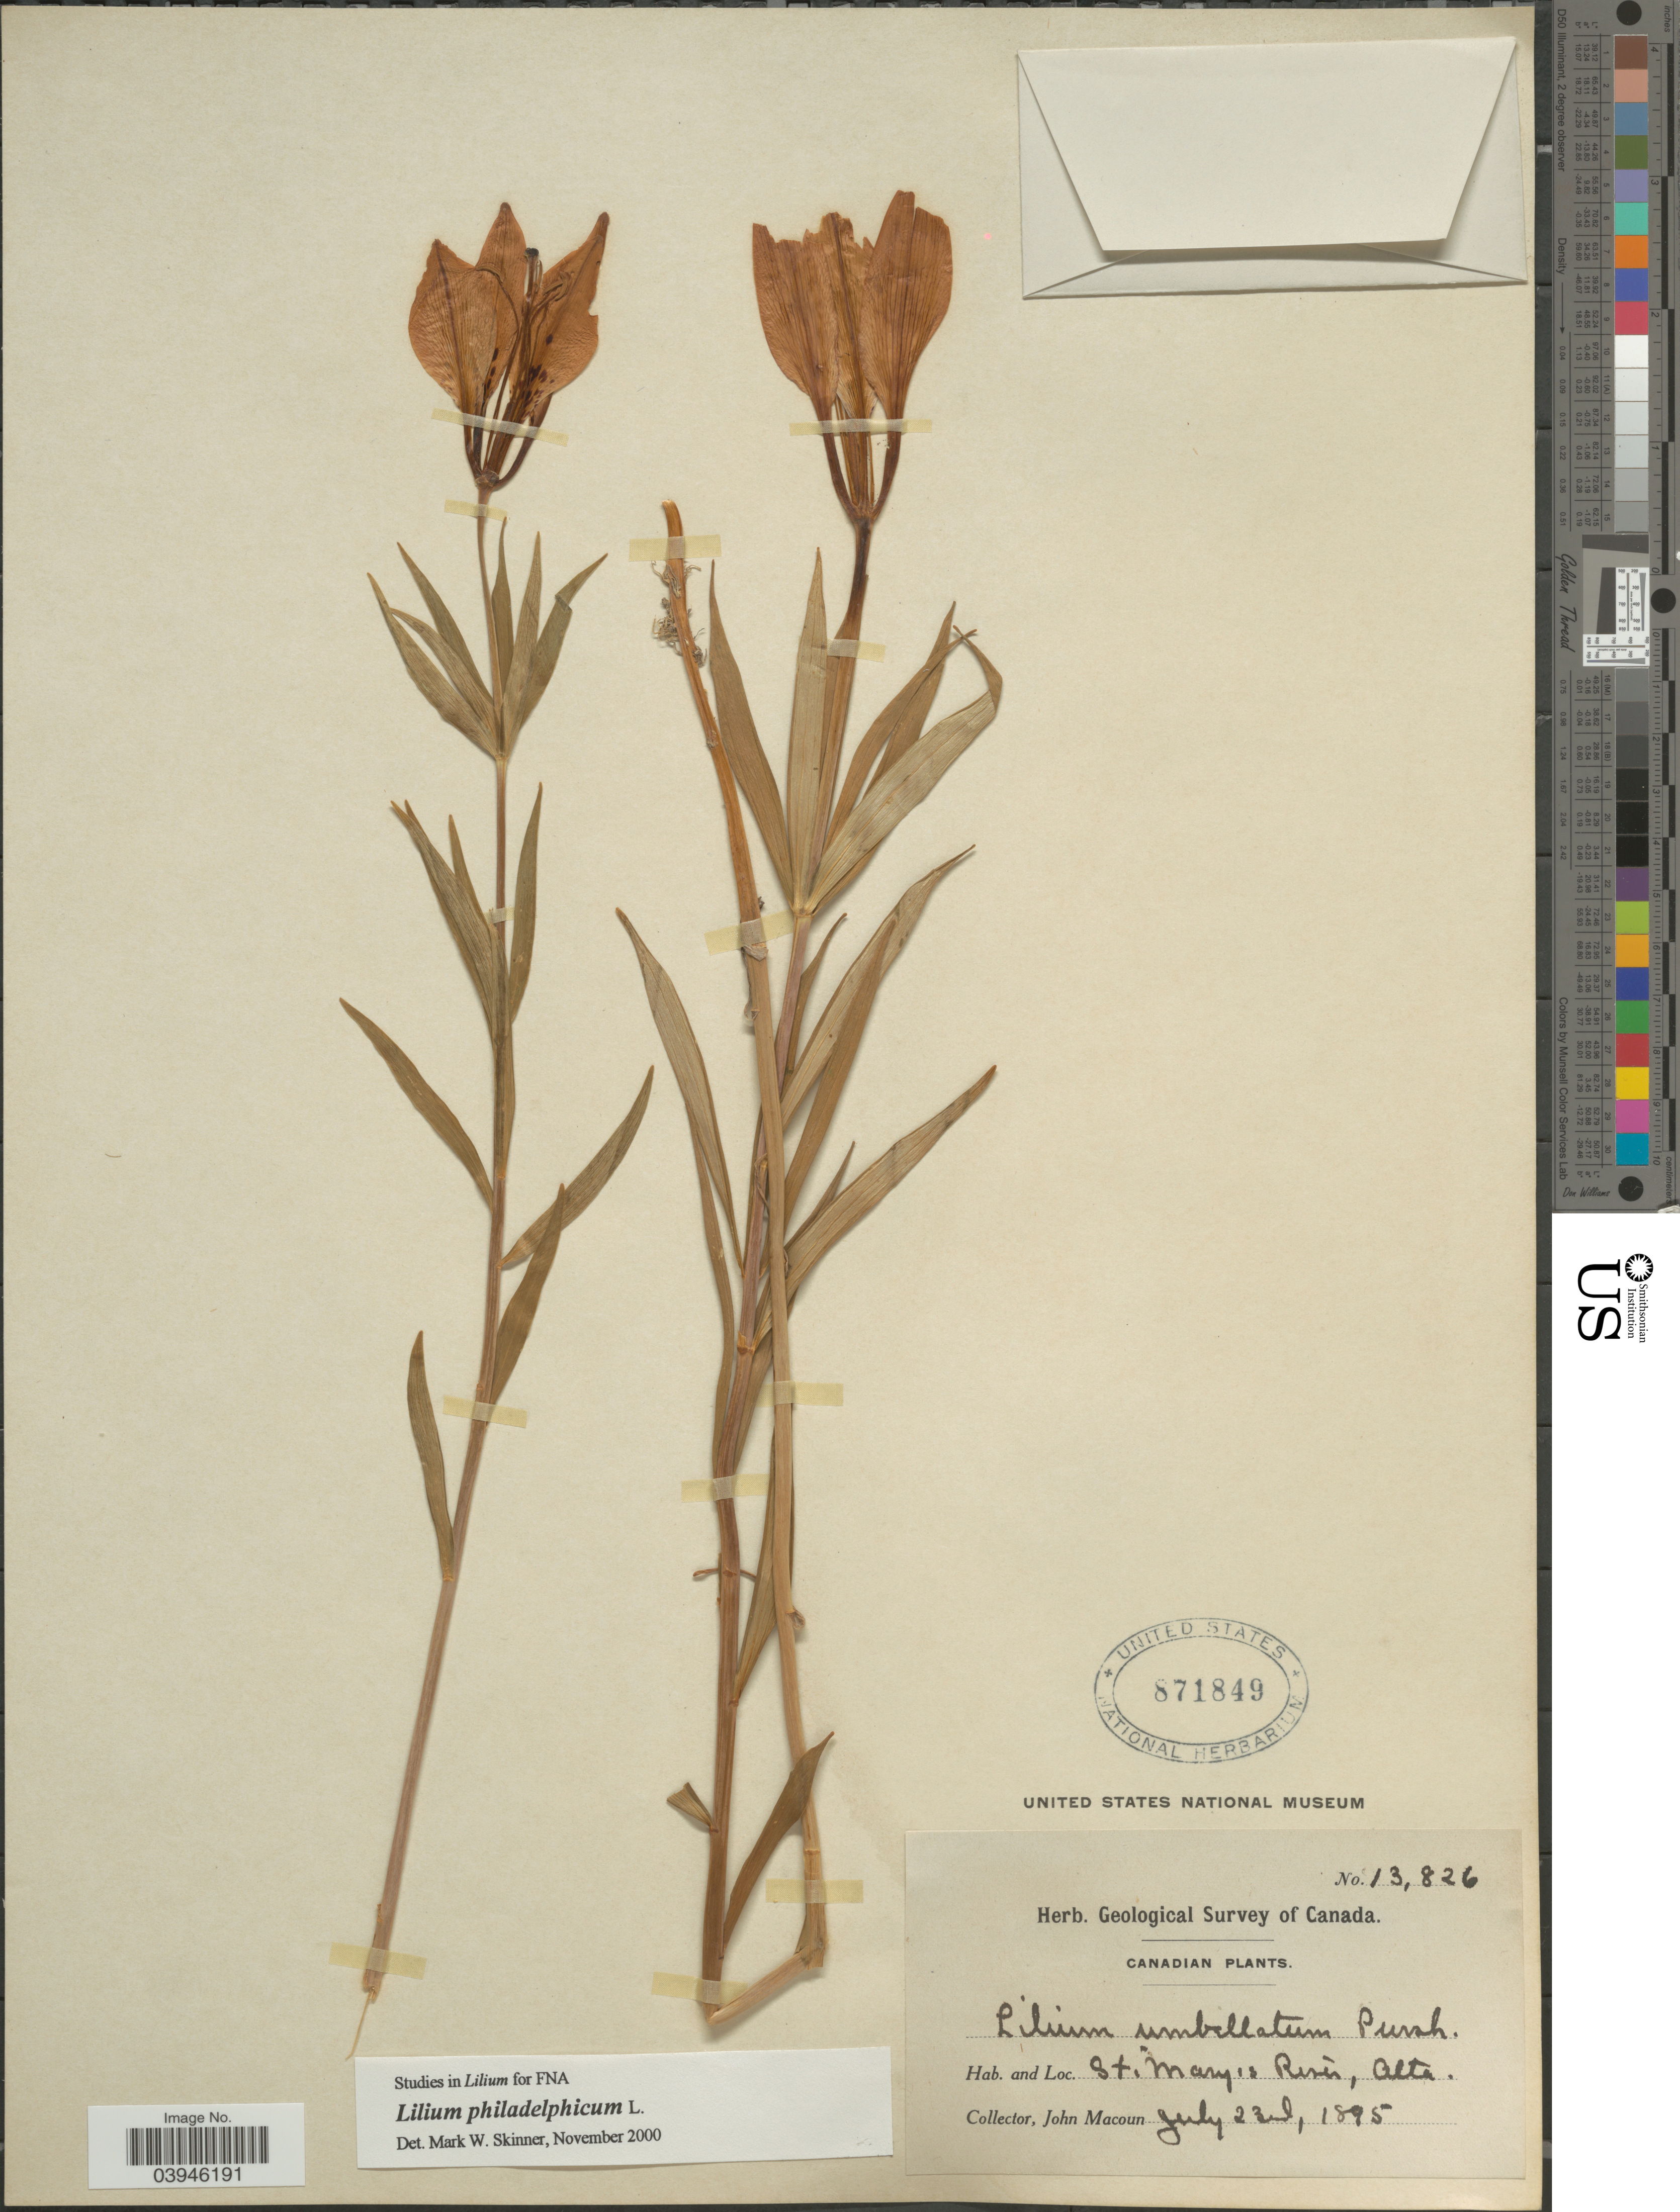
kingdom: Plantae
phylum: Tracheophyta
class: Liliopsida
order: Liliales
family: Liliaceae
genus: Lilium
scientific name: Lilium philadelphicum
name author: L.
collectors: J. Macoun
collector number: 13826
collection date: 1895-07-23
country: Canada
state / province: Alberta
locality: St. Mary's River, Alta.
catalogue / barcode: US 871849